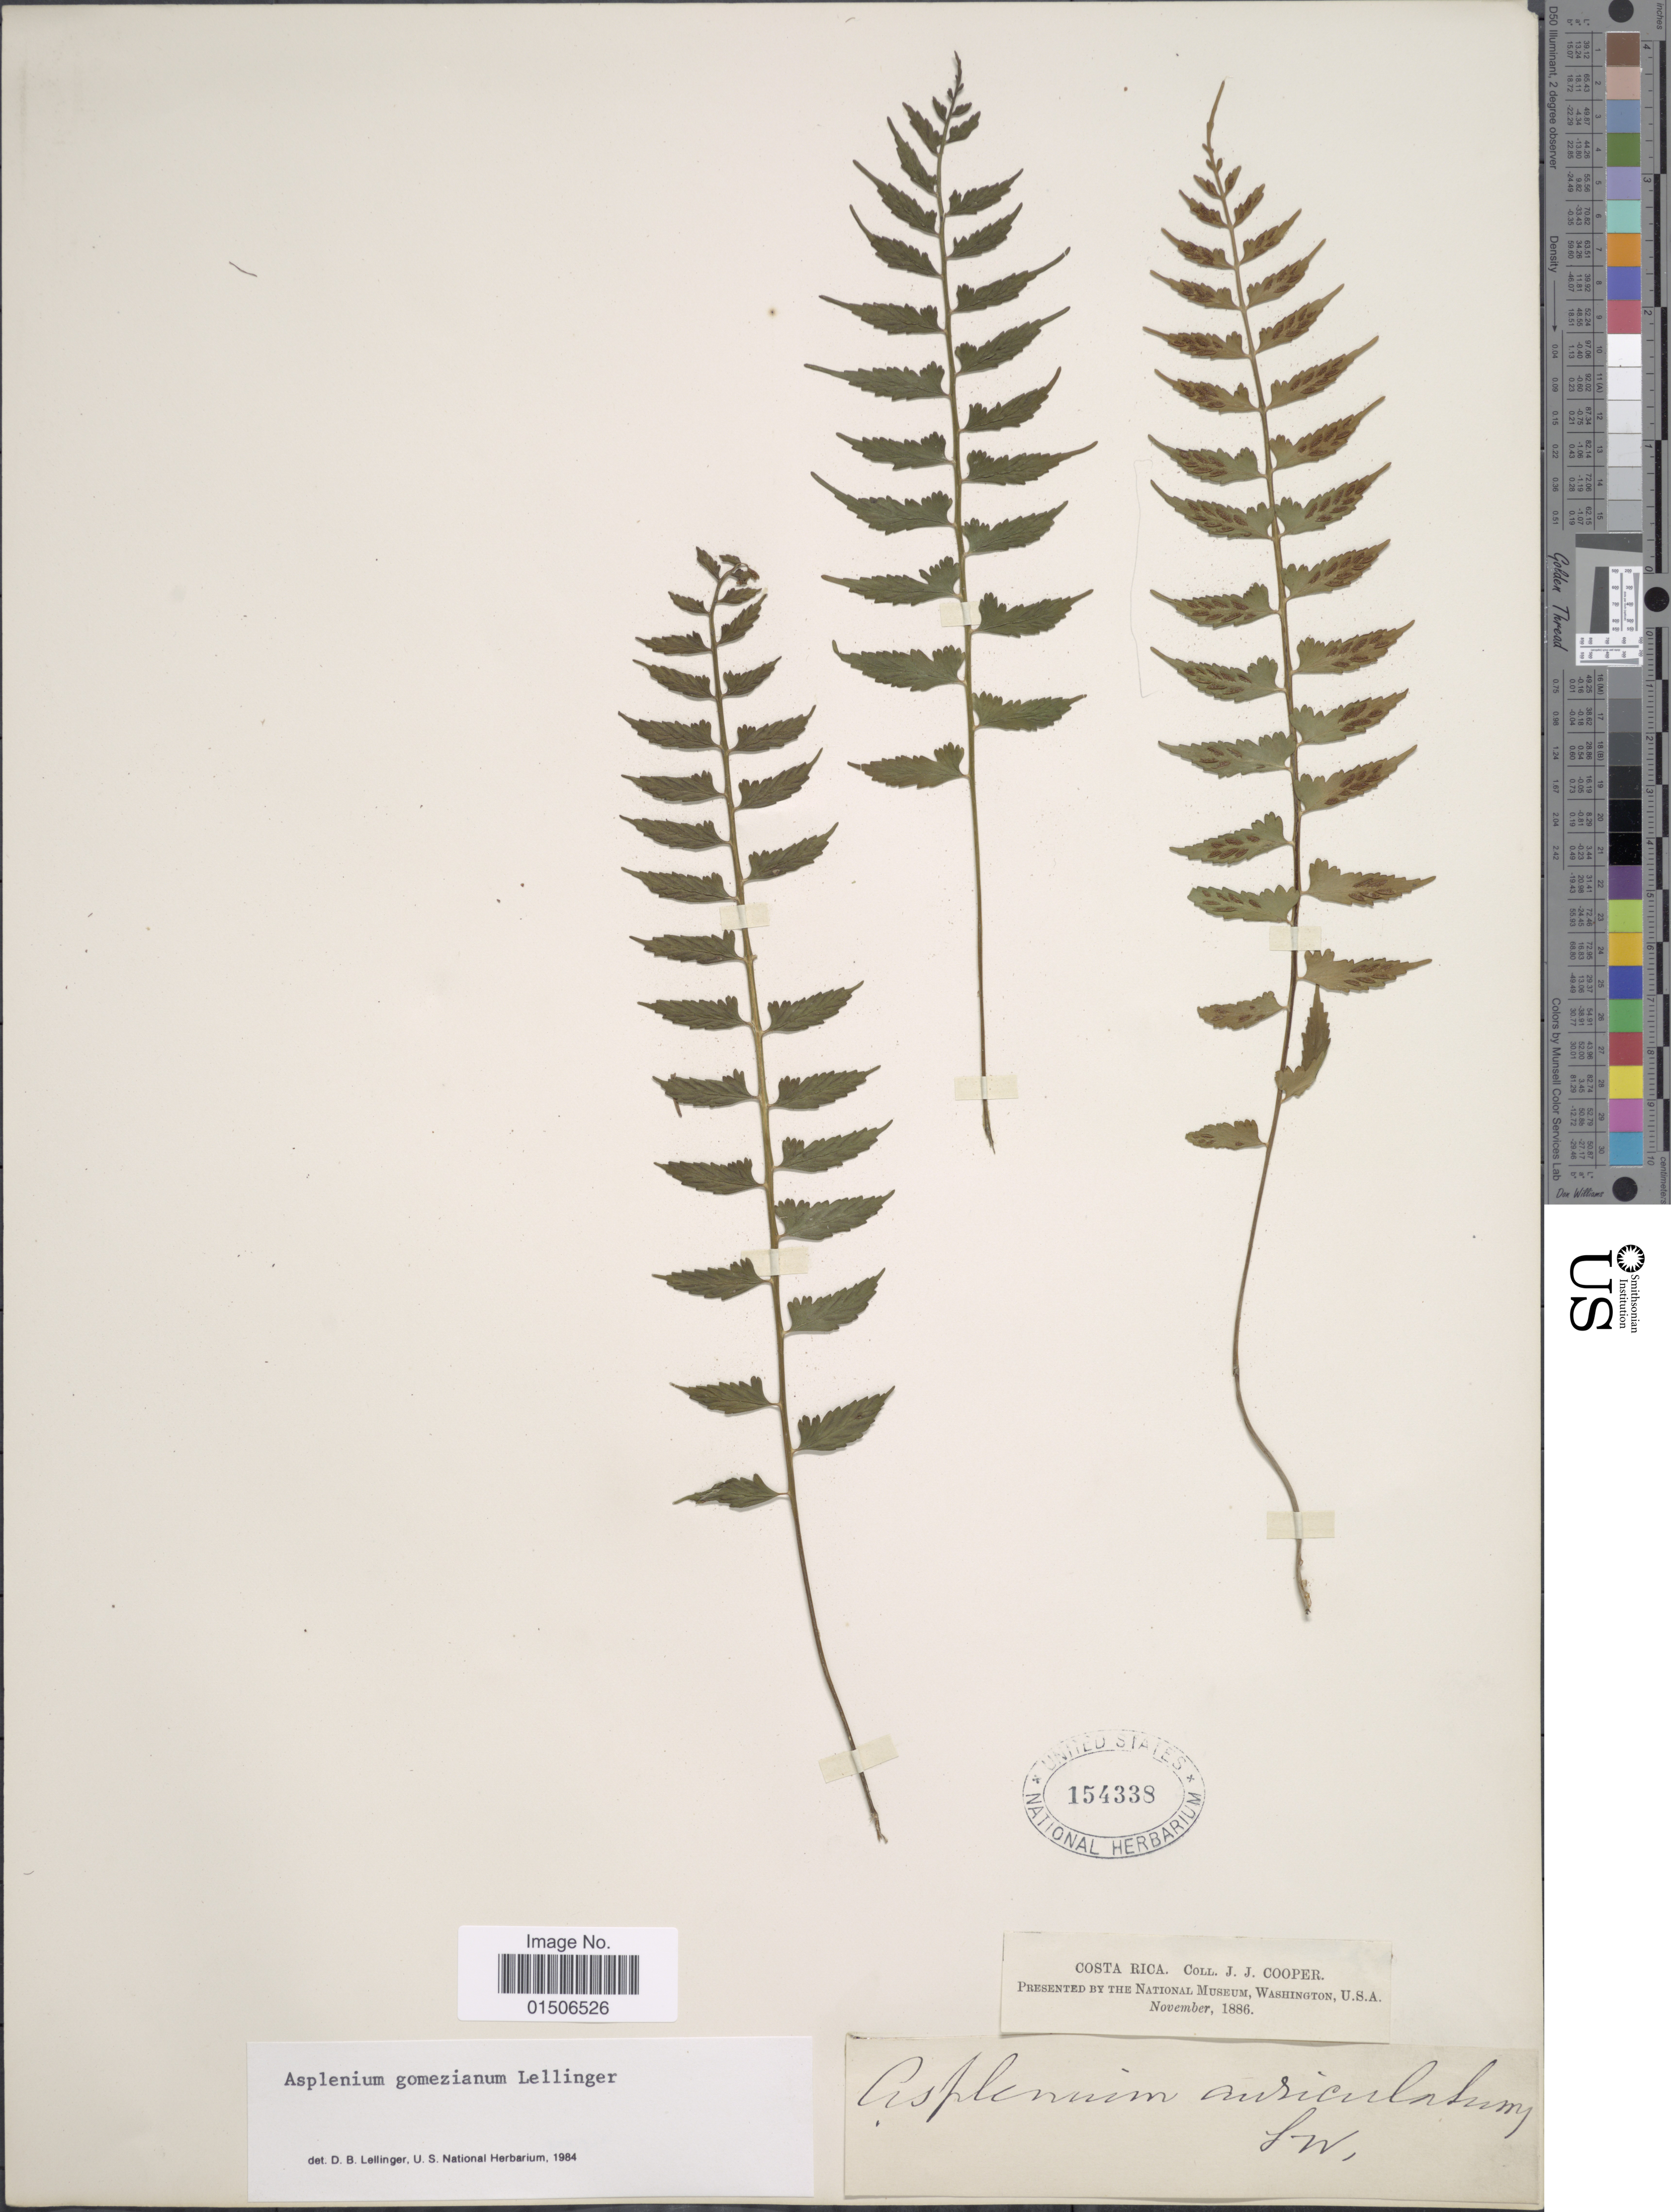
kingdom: Plantae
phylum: Tracheophyta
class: Polypodiopsida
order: Polypodiales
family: Aspleniaceae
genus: Asplenium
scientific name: Asplenium gomezianum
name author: Lellinger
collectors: J. J. Cooper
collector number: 9629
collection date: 1974-02-12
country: Costa Rica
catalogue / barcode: US 154338